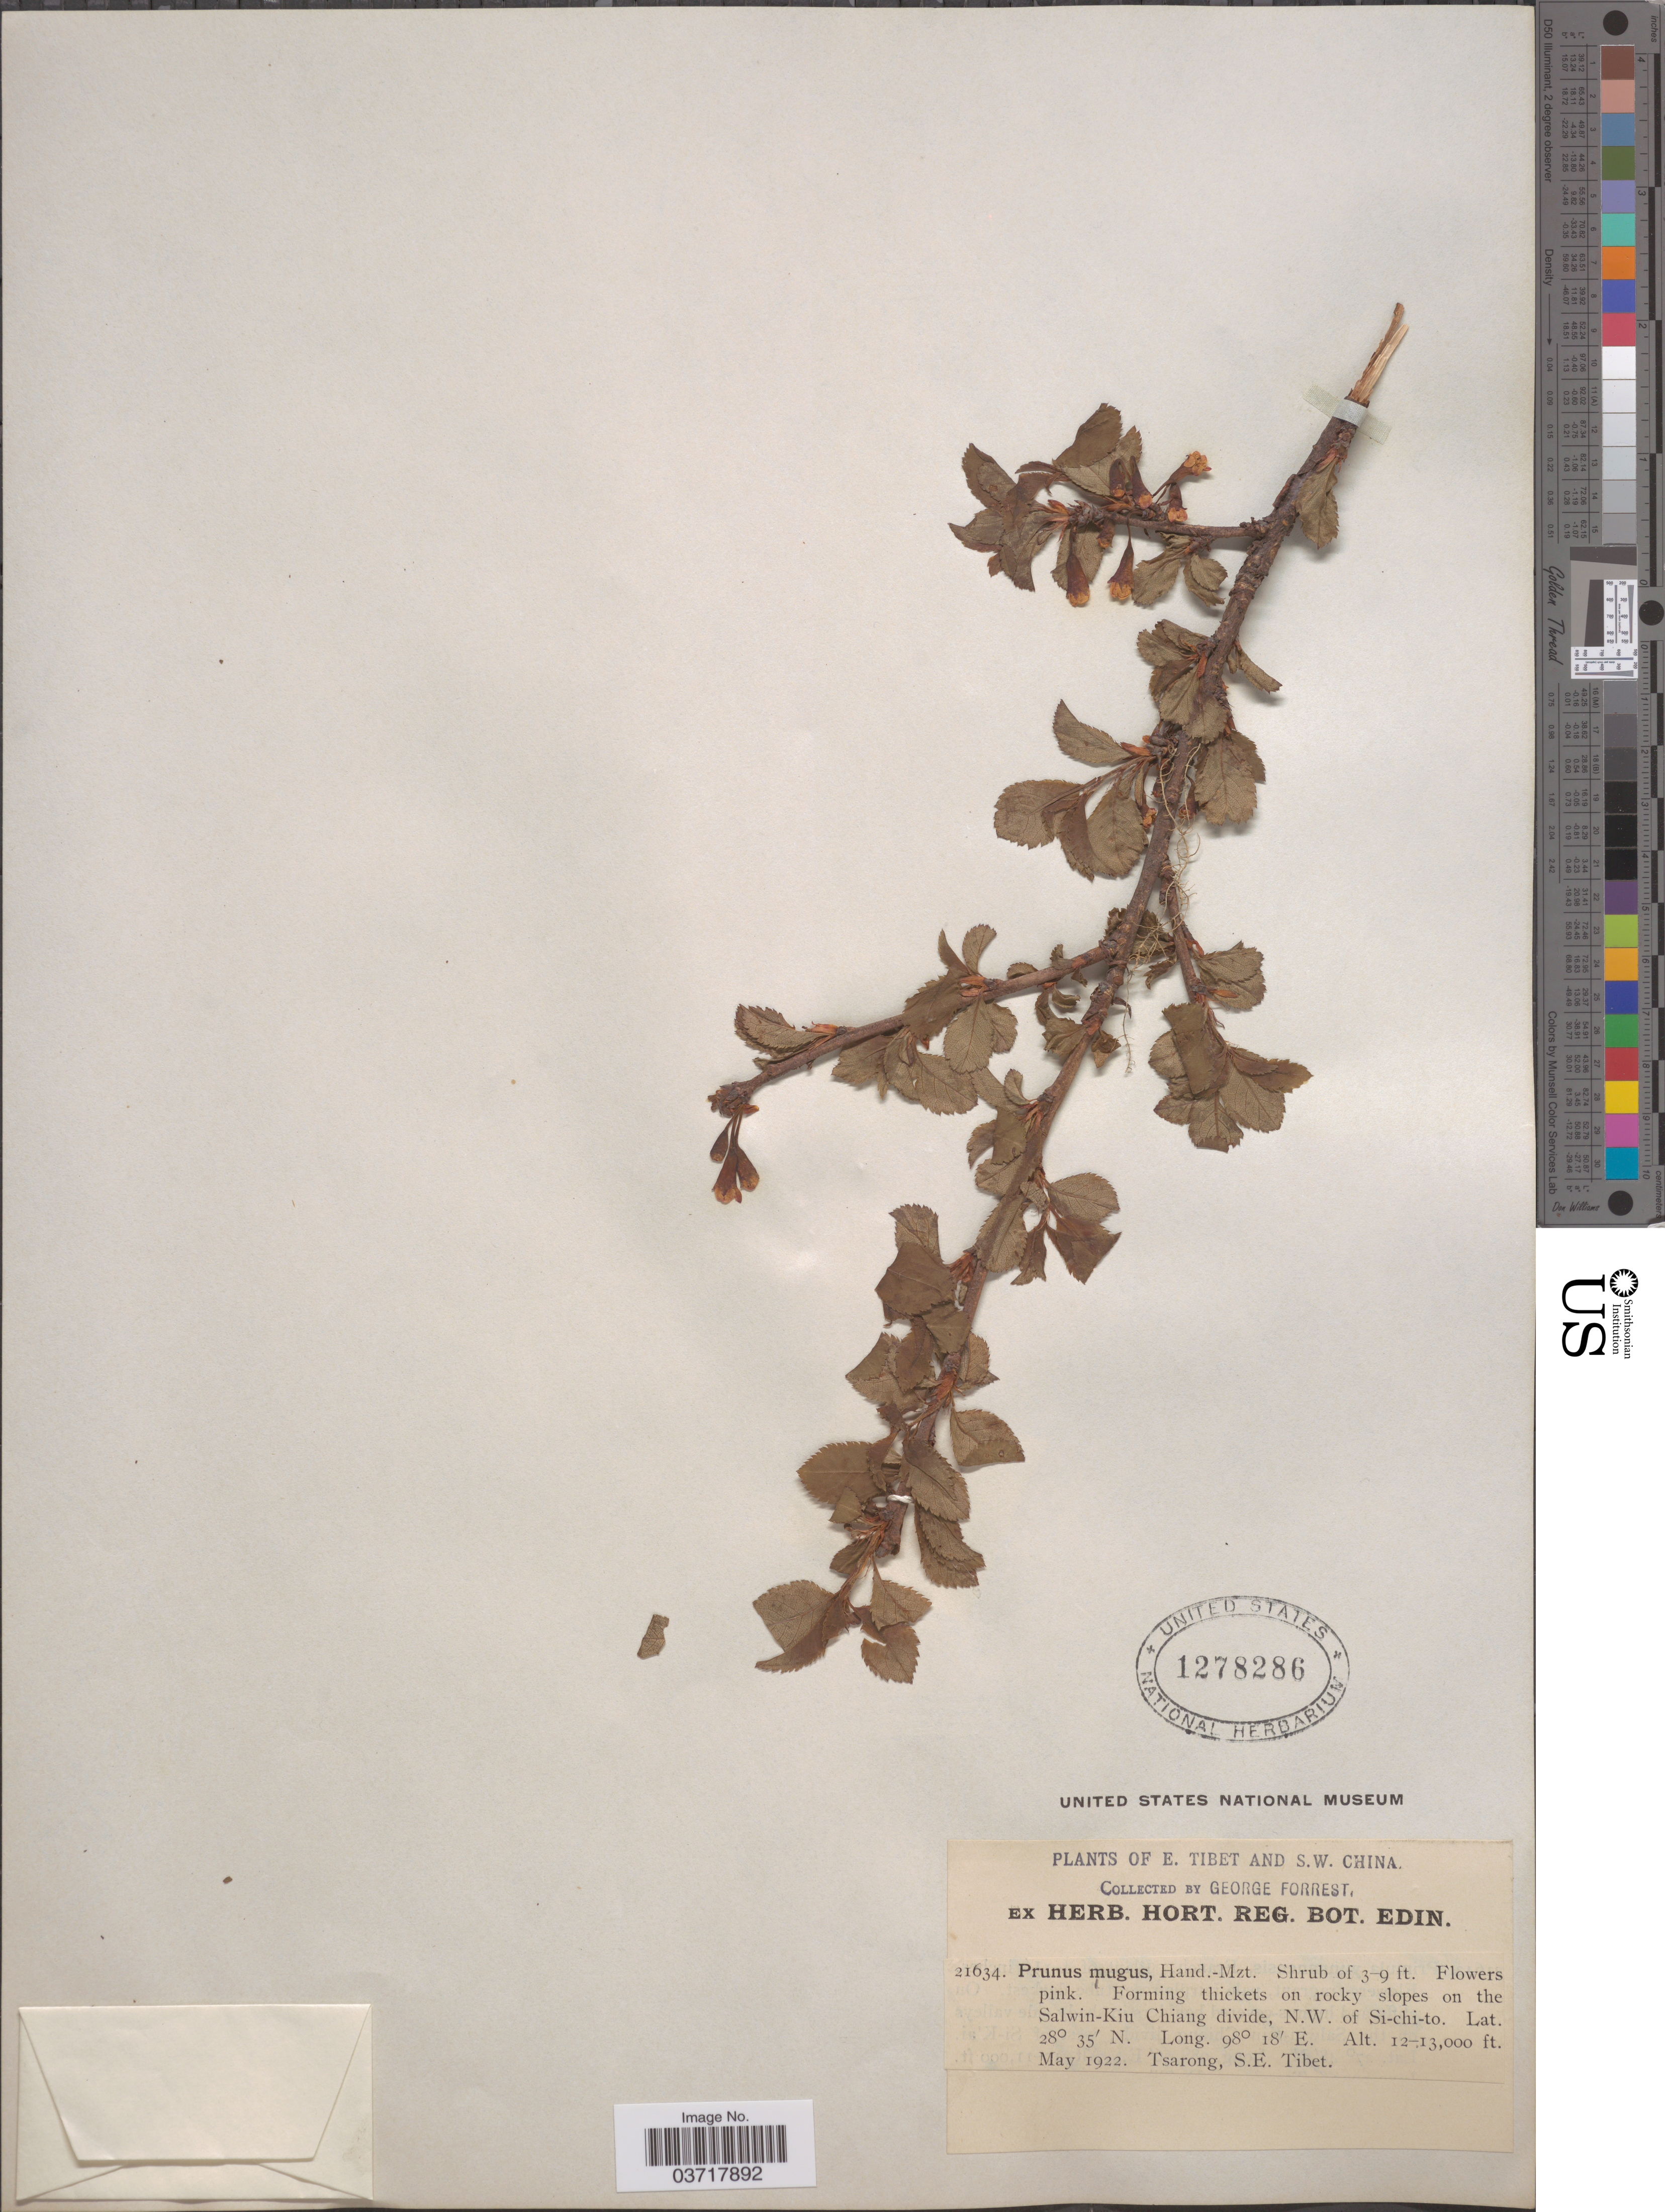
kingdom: Plantae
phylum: Tracheophyta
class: Magnoliopsida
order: Rosales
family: Rosaceae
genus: Prunus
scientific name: Prunus mugus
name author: Hand.-Mazz.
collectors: G. Forrest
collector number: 21634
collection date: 1922-05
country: China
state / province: Xizang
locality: S.W. China. On the Salwin-Kiu Chiang divide, N.W. of Si-chi-to. Tsarong, S.E. Tibet.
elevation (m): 3658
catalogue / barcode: US 1278286